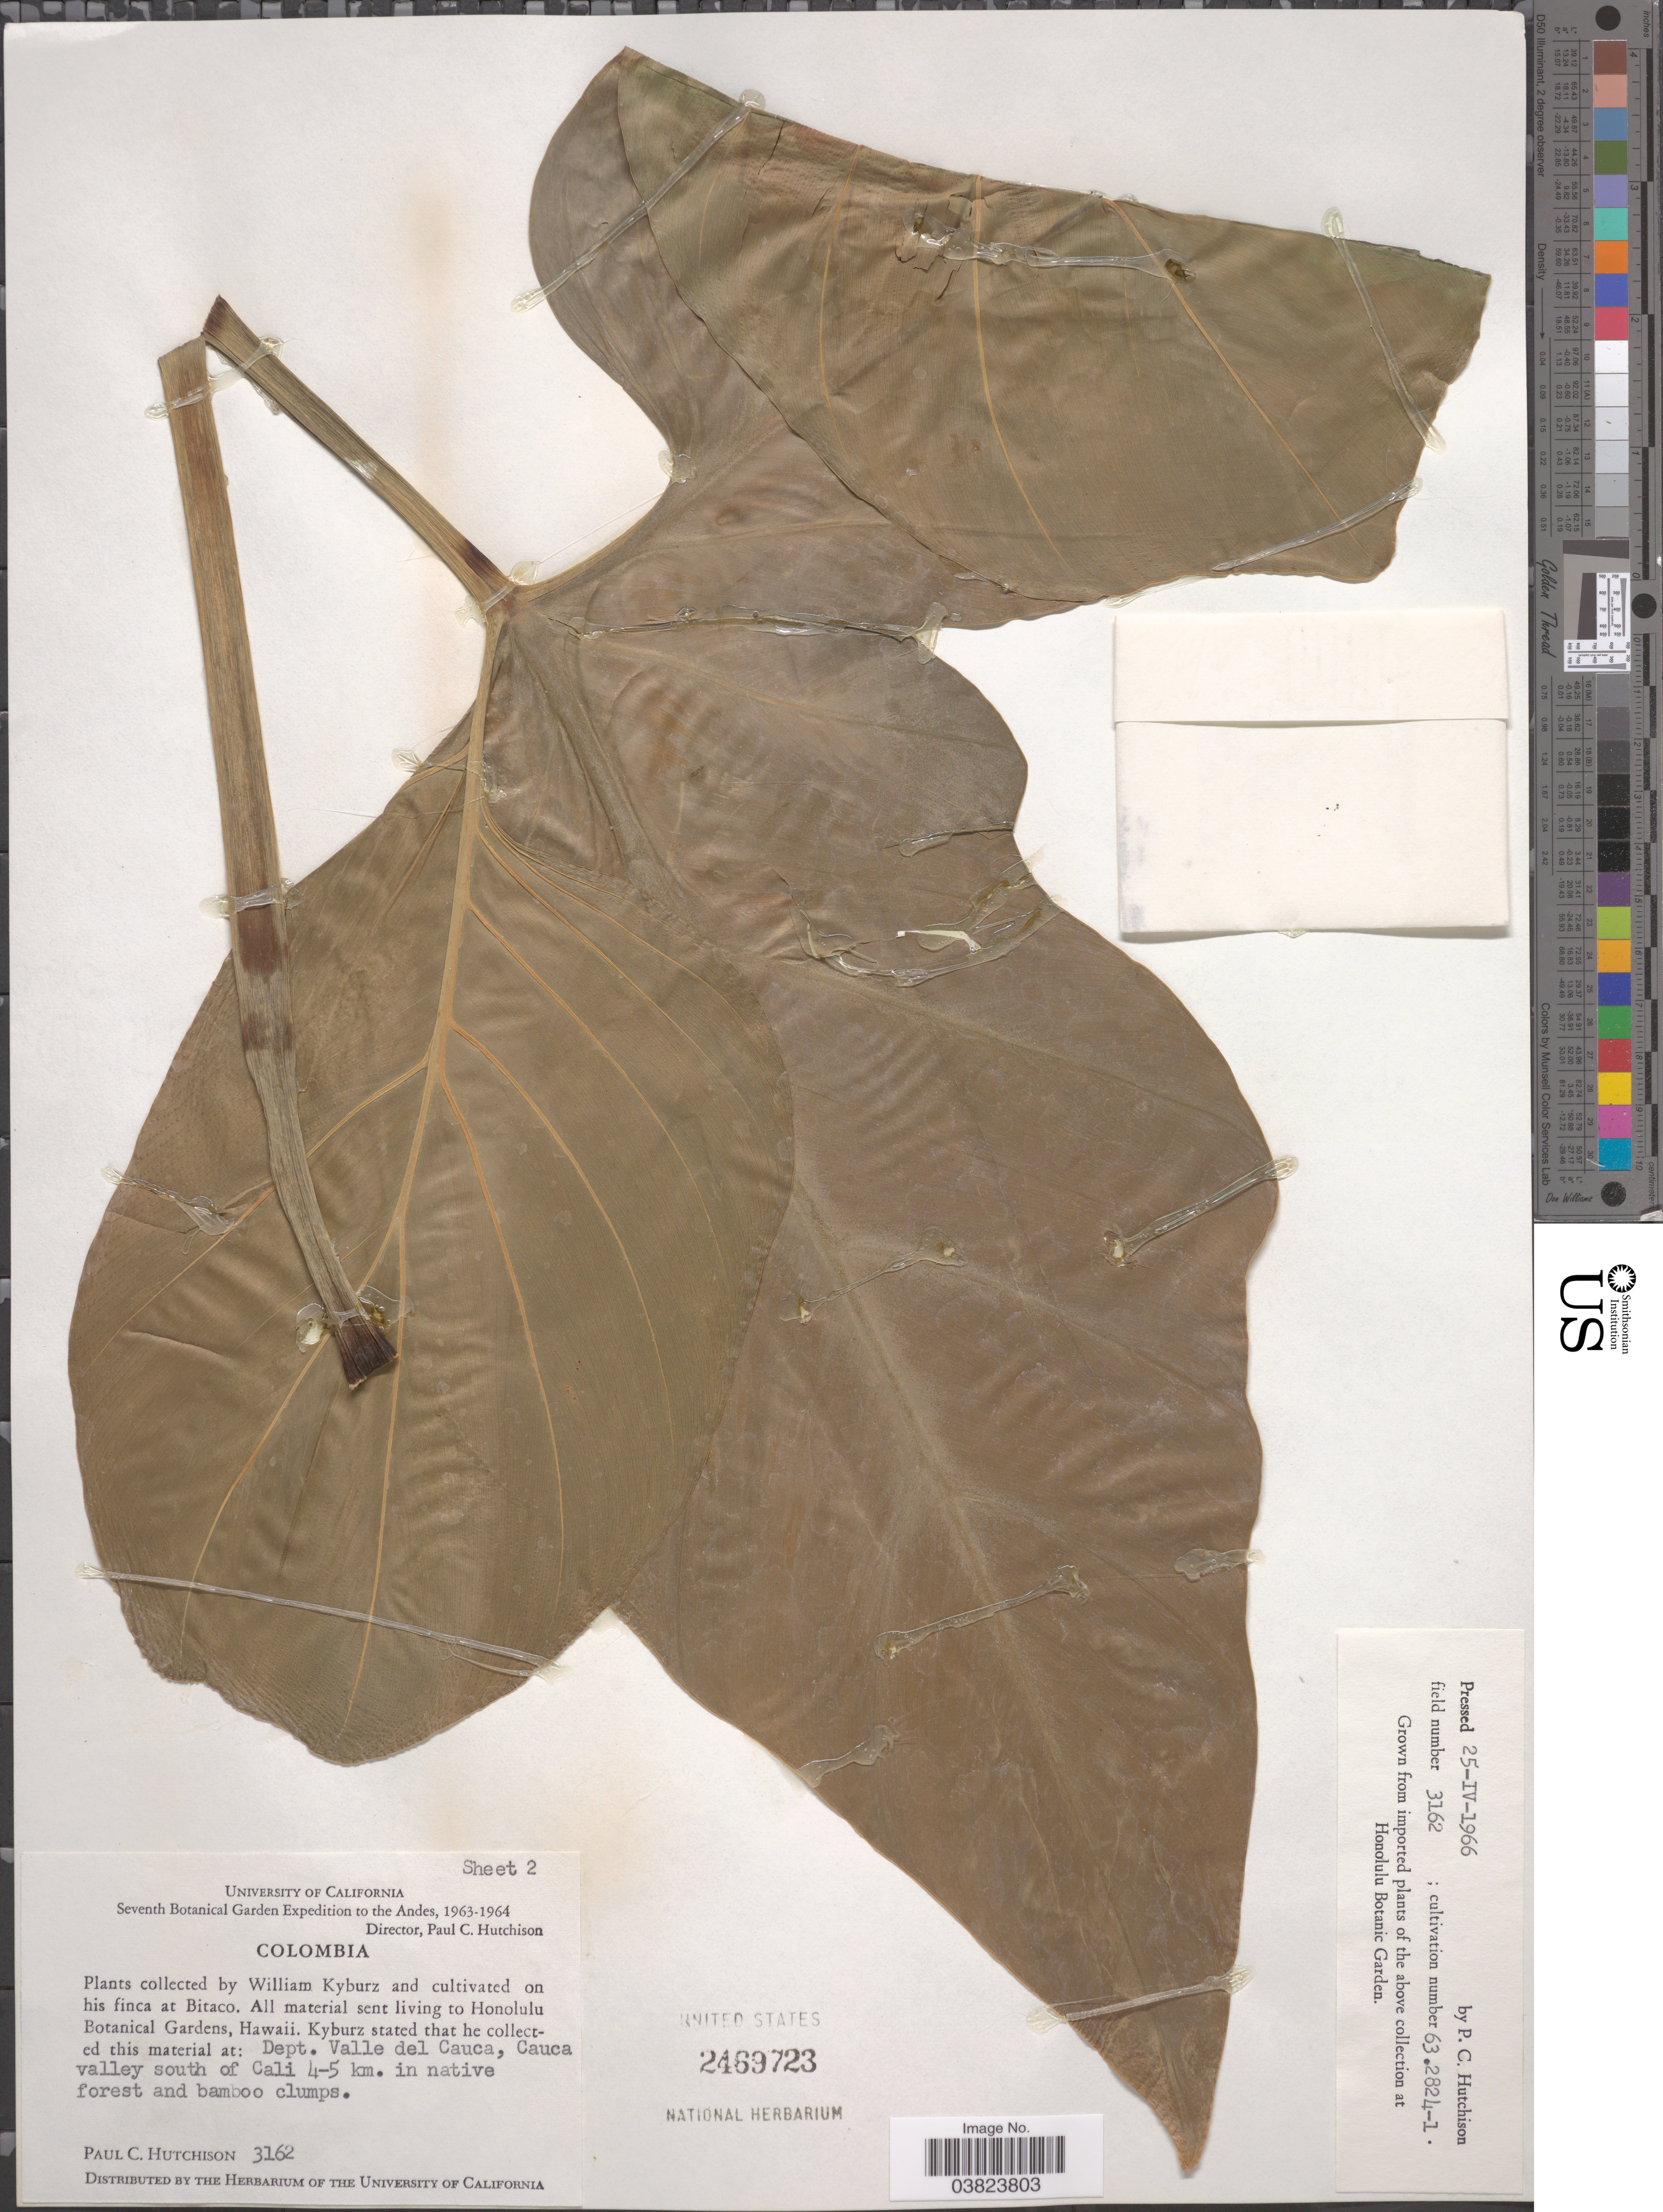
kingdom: Plantae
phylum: Tracheophyta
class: Liliopsida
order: Alismatales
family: Araceae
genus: Philodendron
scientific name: Philodendron barrosoanum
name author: G.S. Bunting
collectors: P. C. Hutchison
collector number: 3162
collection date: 1963/1964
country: Colombia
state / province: Valle del Cauca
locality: The Andes. Finca at Bitaco.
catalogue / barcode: US 2469723